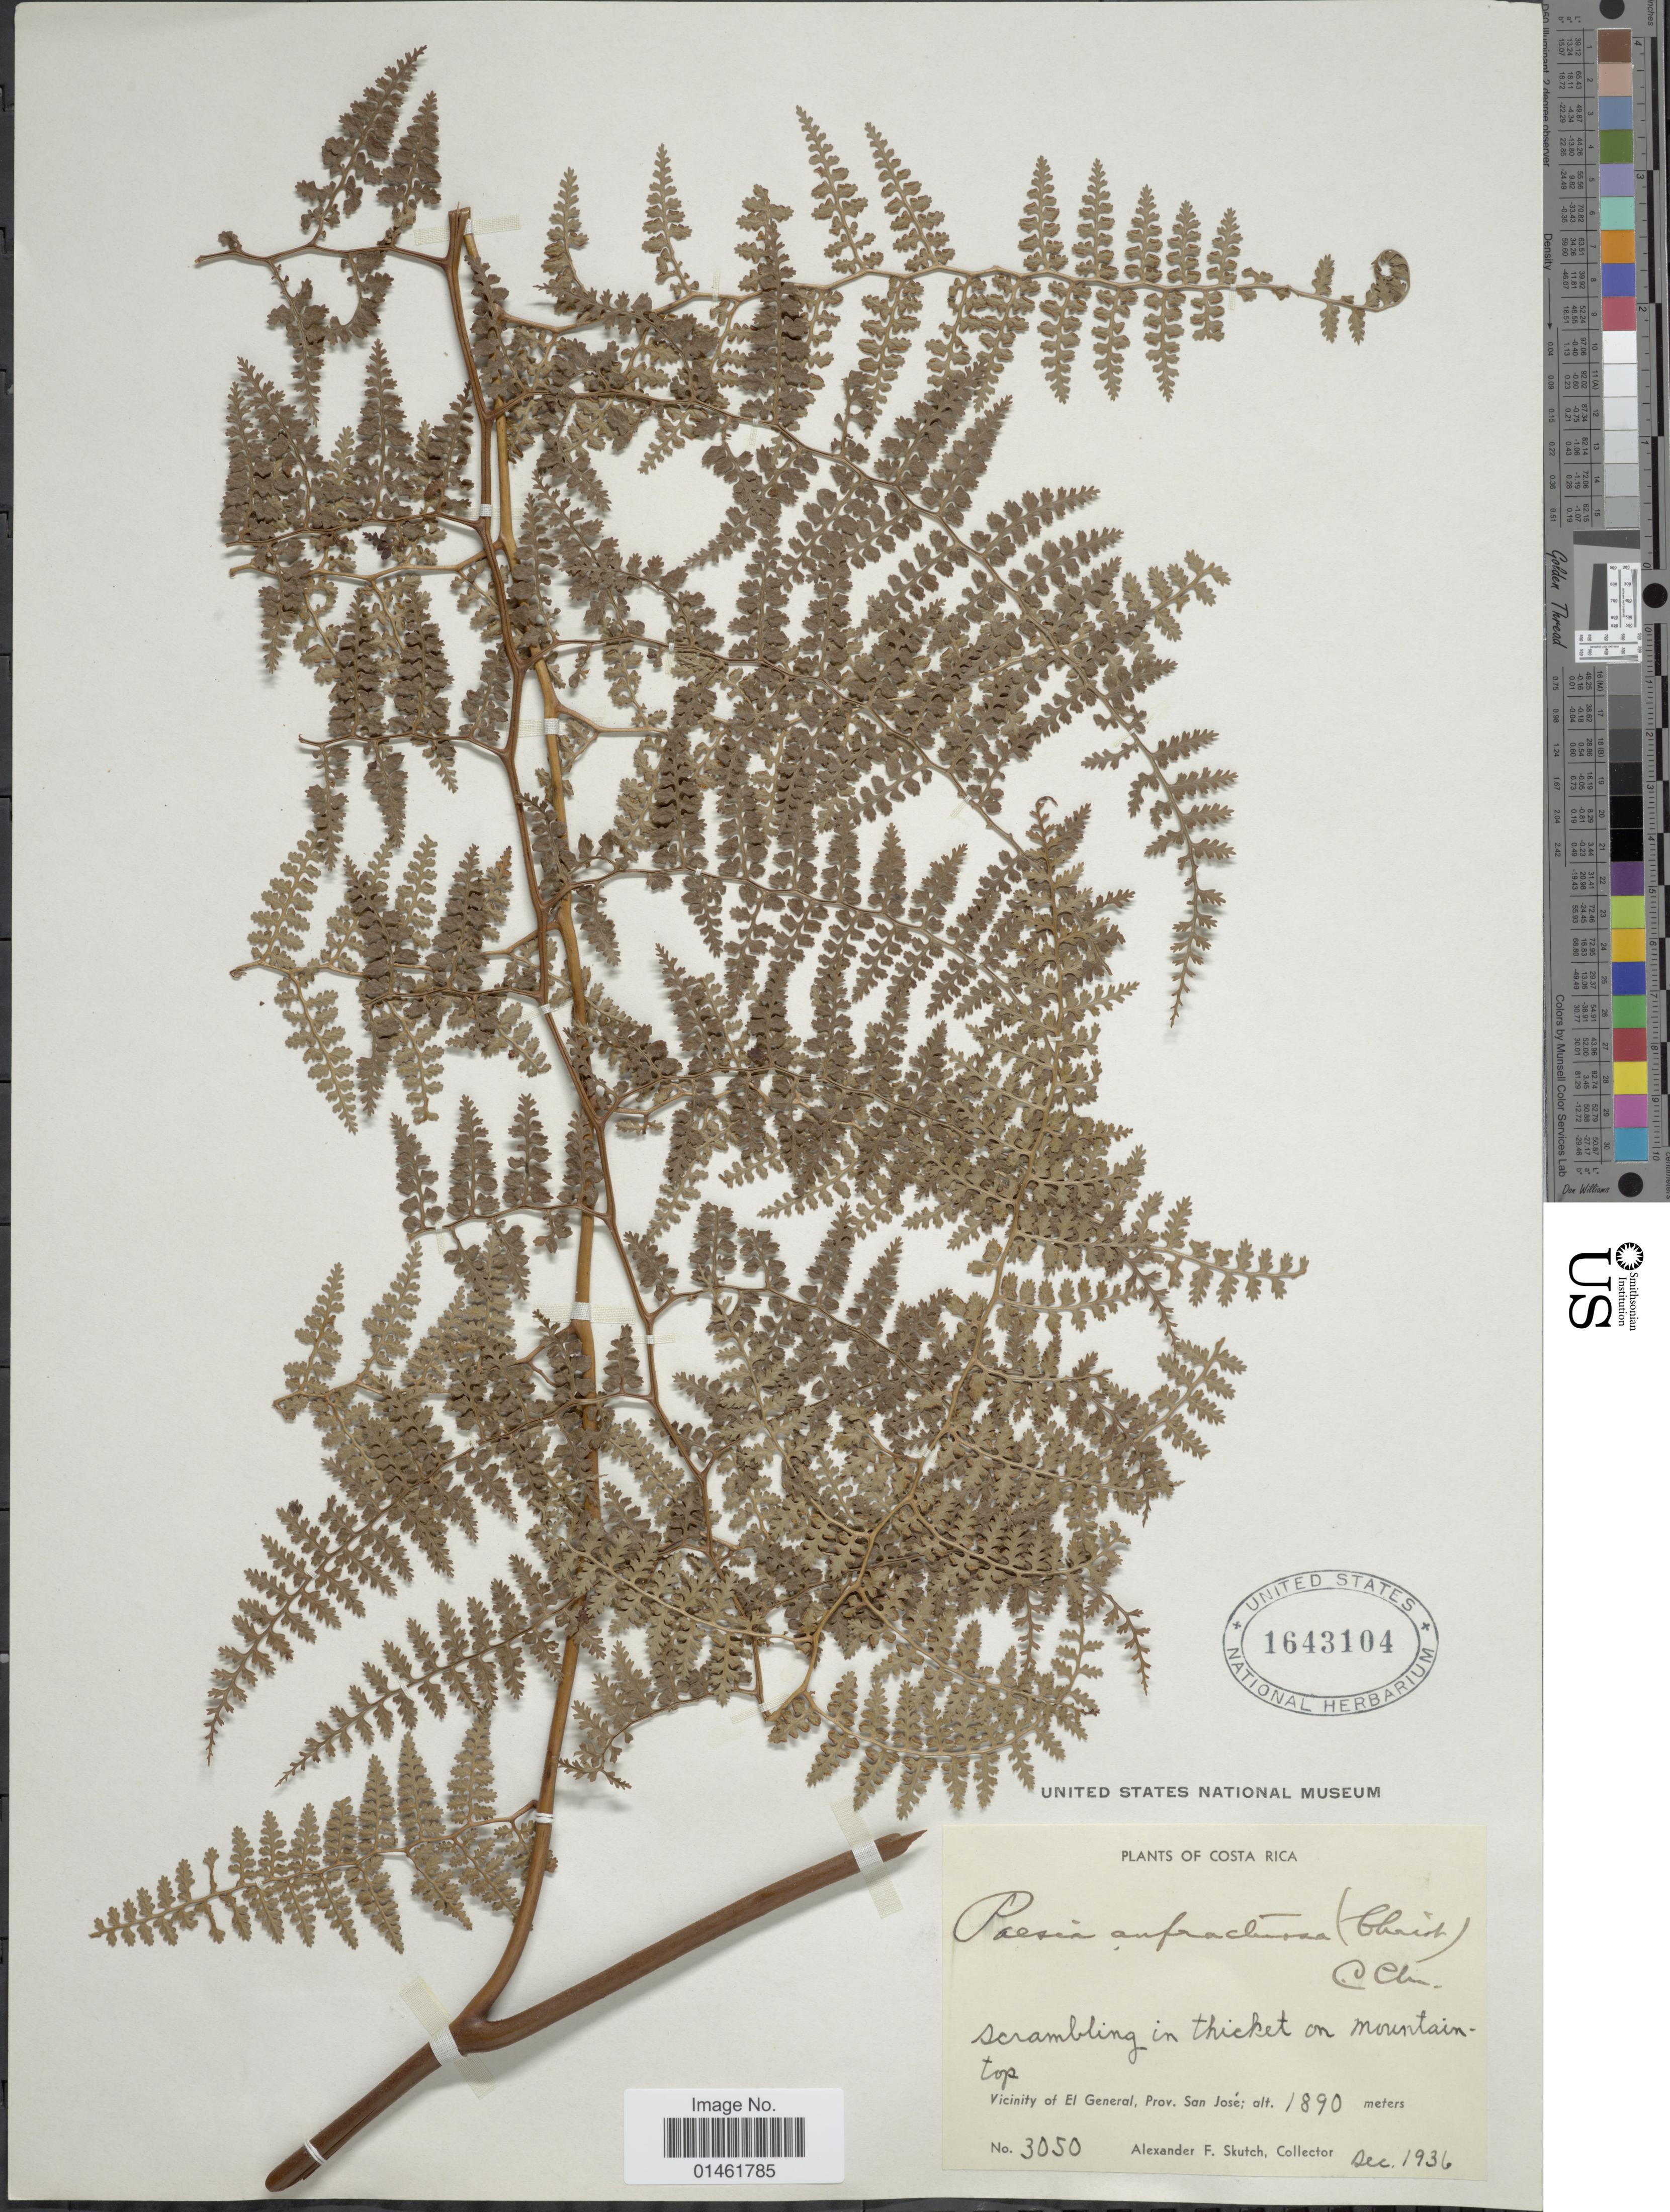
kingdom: Plantae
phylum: Tracheophyta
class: Polypodiopsida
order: Polypodiales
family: Dennstaedtiaceae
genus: Paesia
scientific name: Paesia anfractuosa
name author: (Christ) C. Chr.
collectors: A. F. Skutch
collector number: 3050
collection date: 1936-12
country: Costa Rica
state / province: San José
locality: Costa Rica, Vicinity of El General, prov. San José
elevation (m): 1890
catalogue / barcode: US 1643104